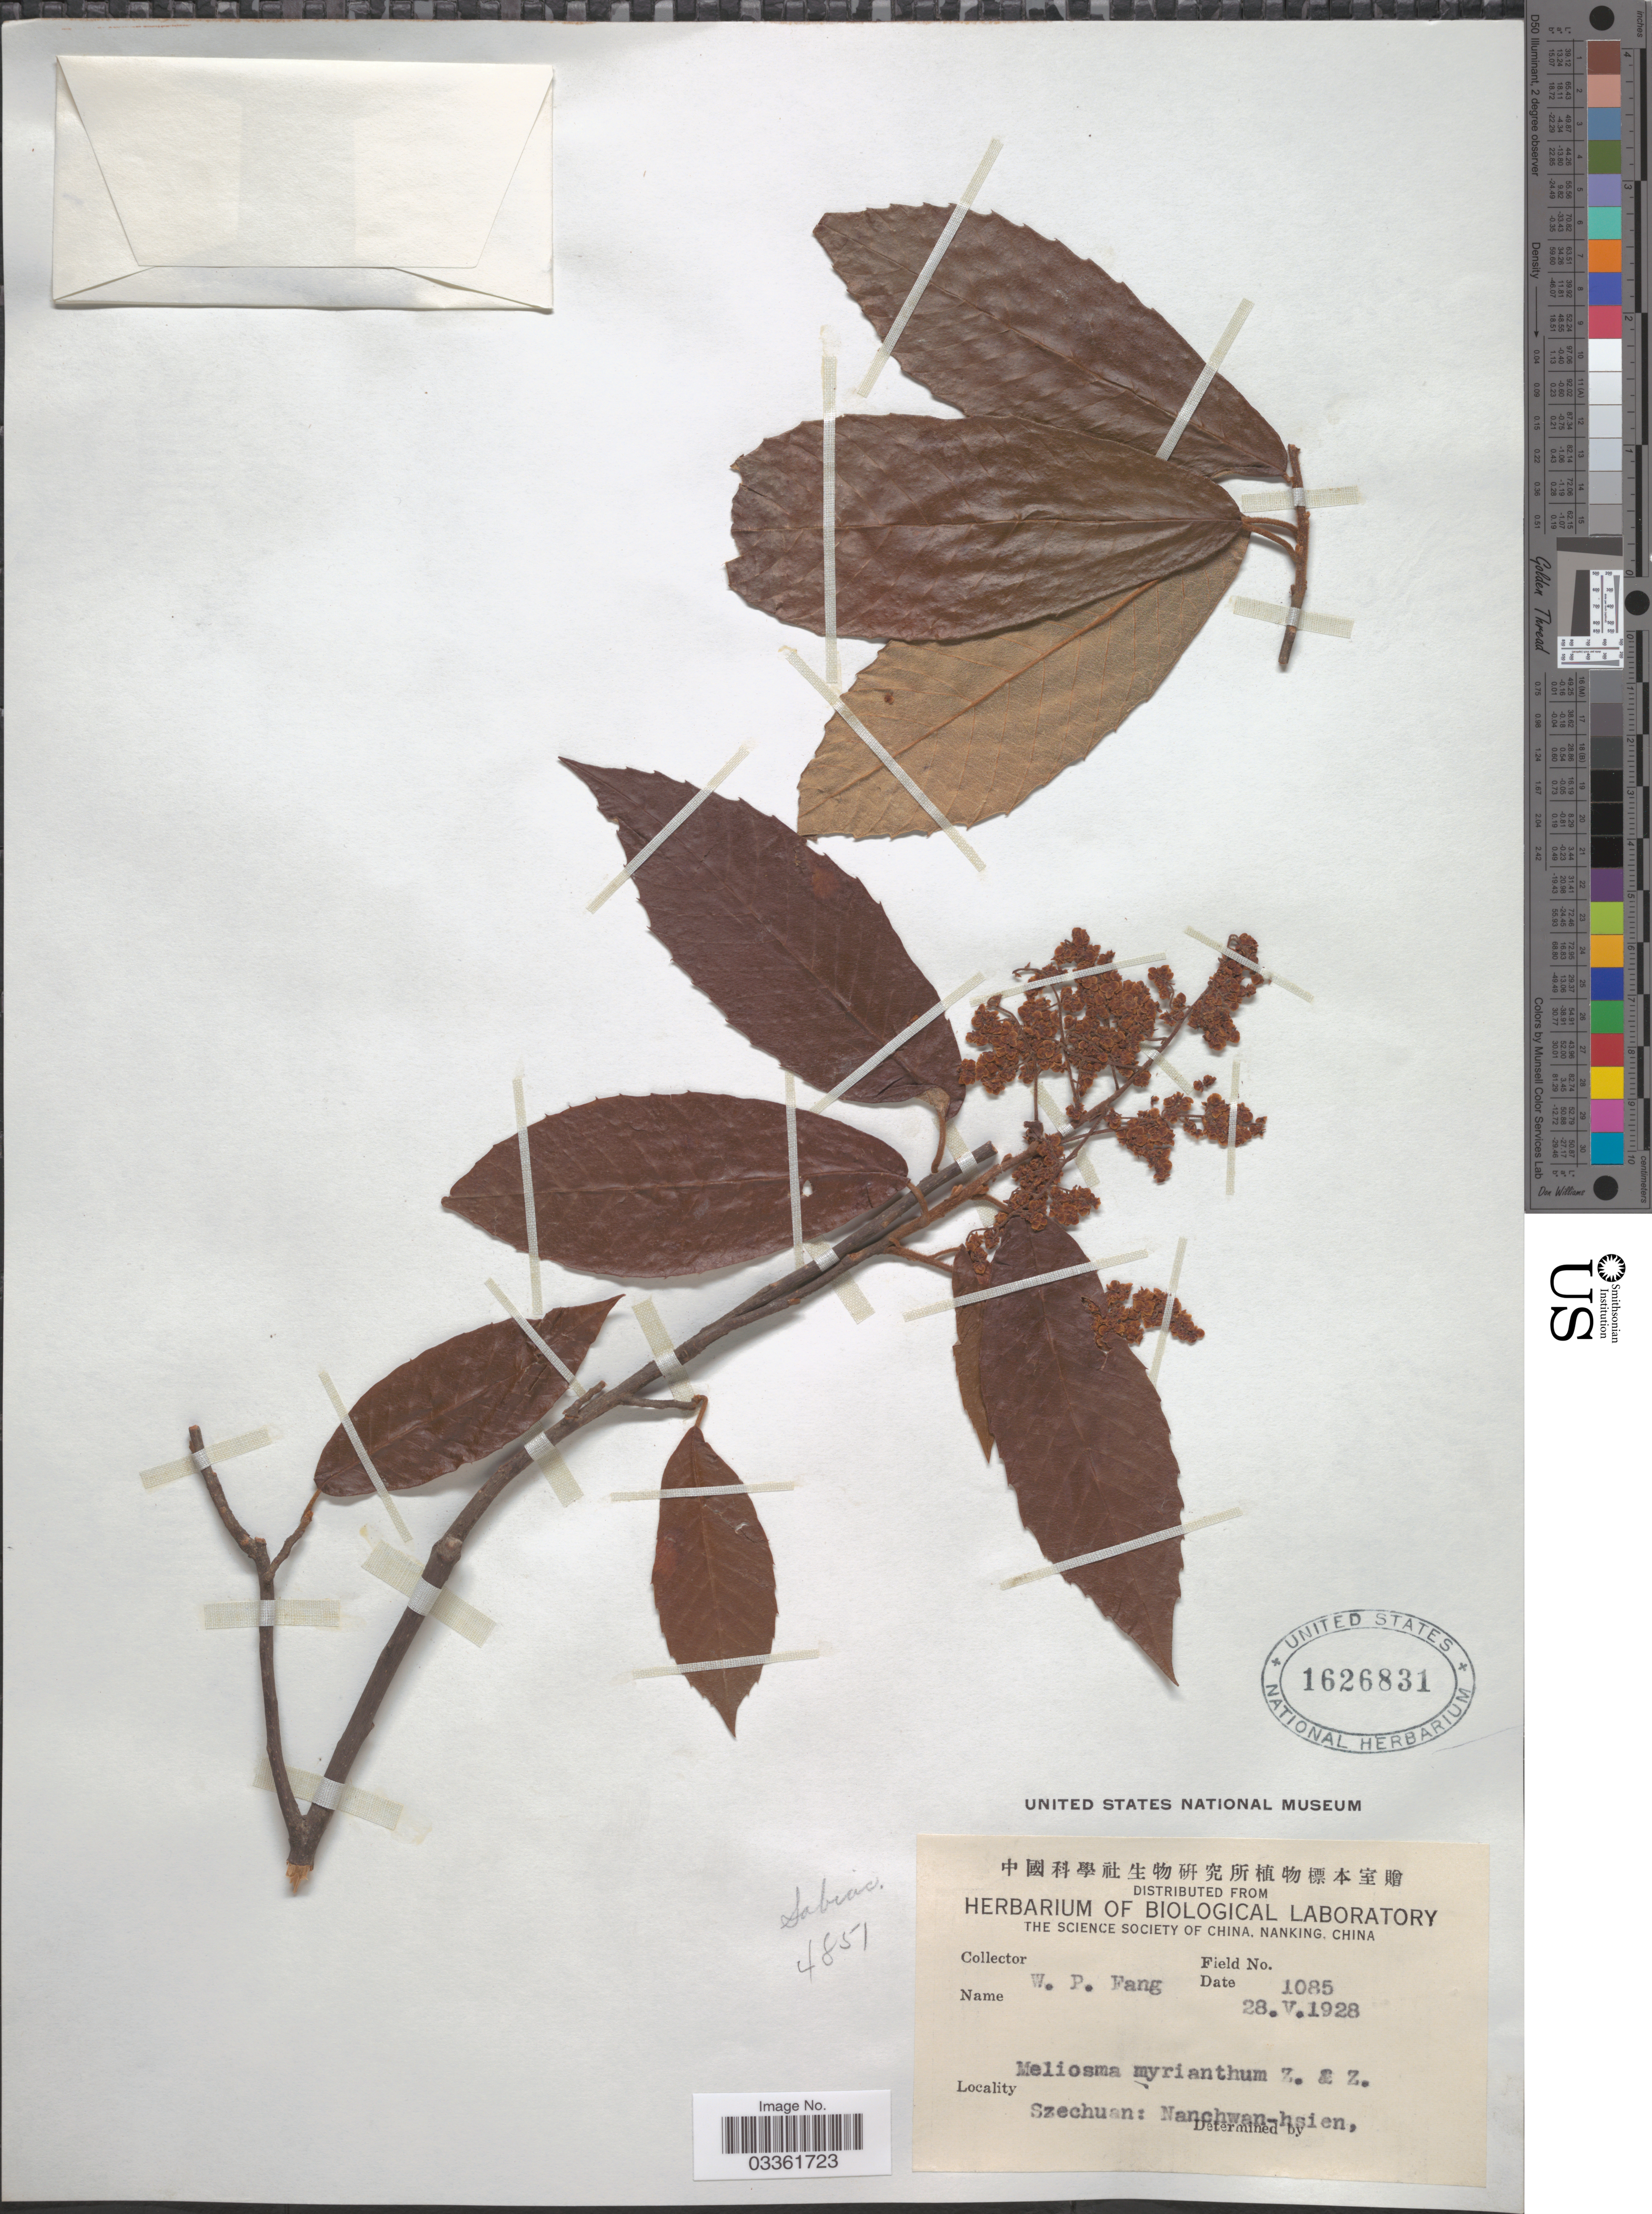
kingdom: Plantae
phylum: Tracheophyta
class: Magnoliopsida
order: Proteales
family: Sabiaceae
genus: Meliosma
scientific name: Meliosma myriantha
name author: Siebold & Zucc.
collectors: W. P. Fang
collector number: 1085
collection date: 1928-05-28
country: China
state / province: Sichuan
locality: Szechuan: Nanchwan-hsien.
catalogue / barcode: US 1626831